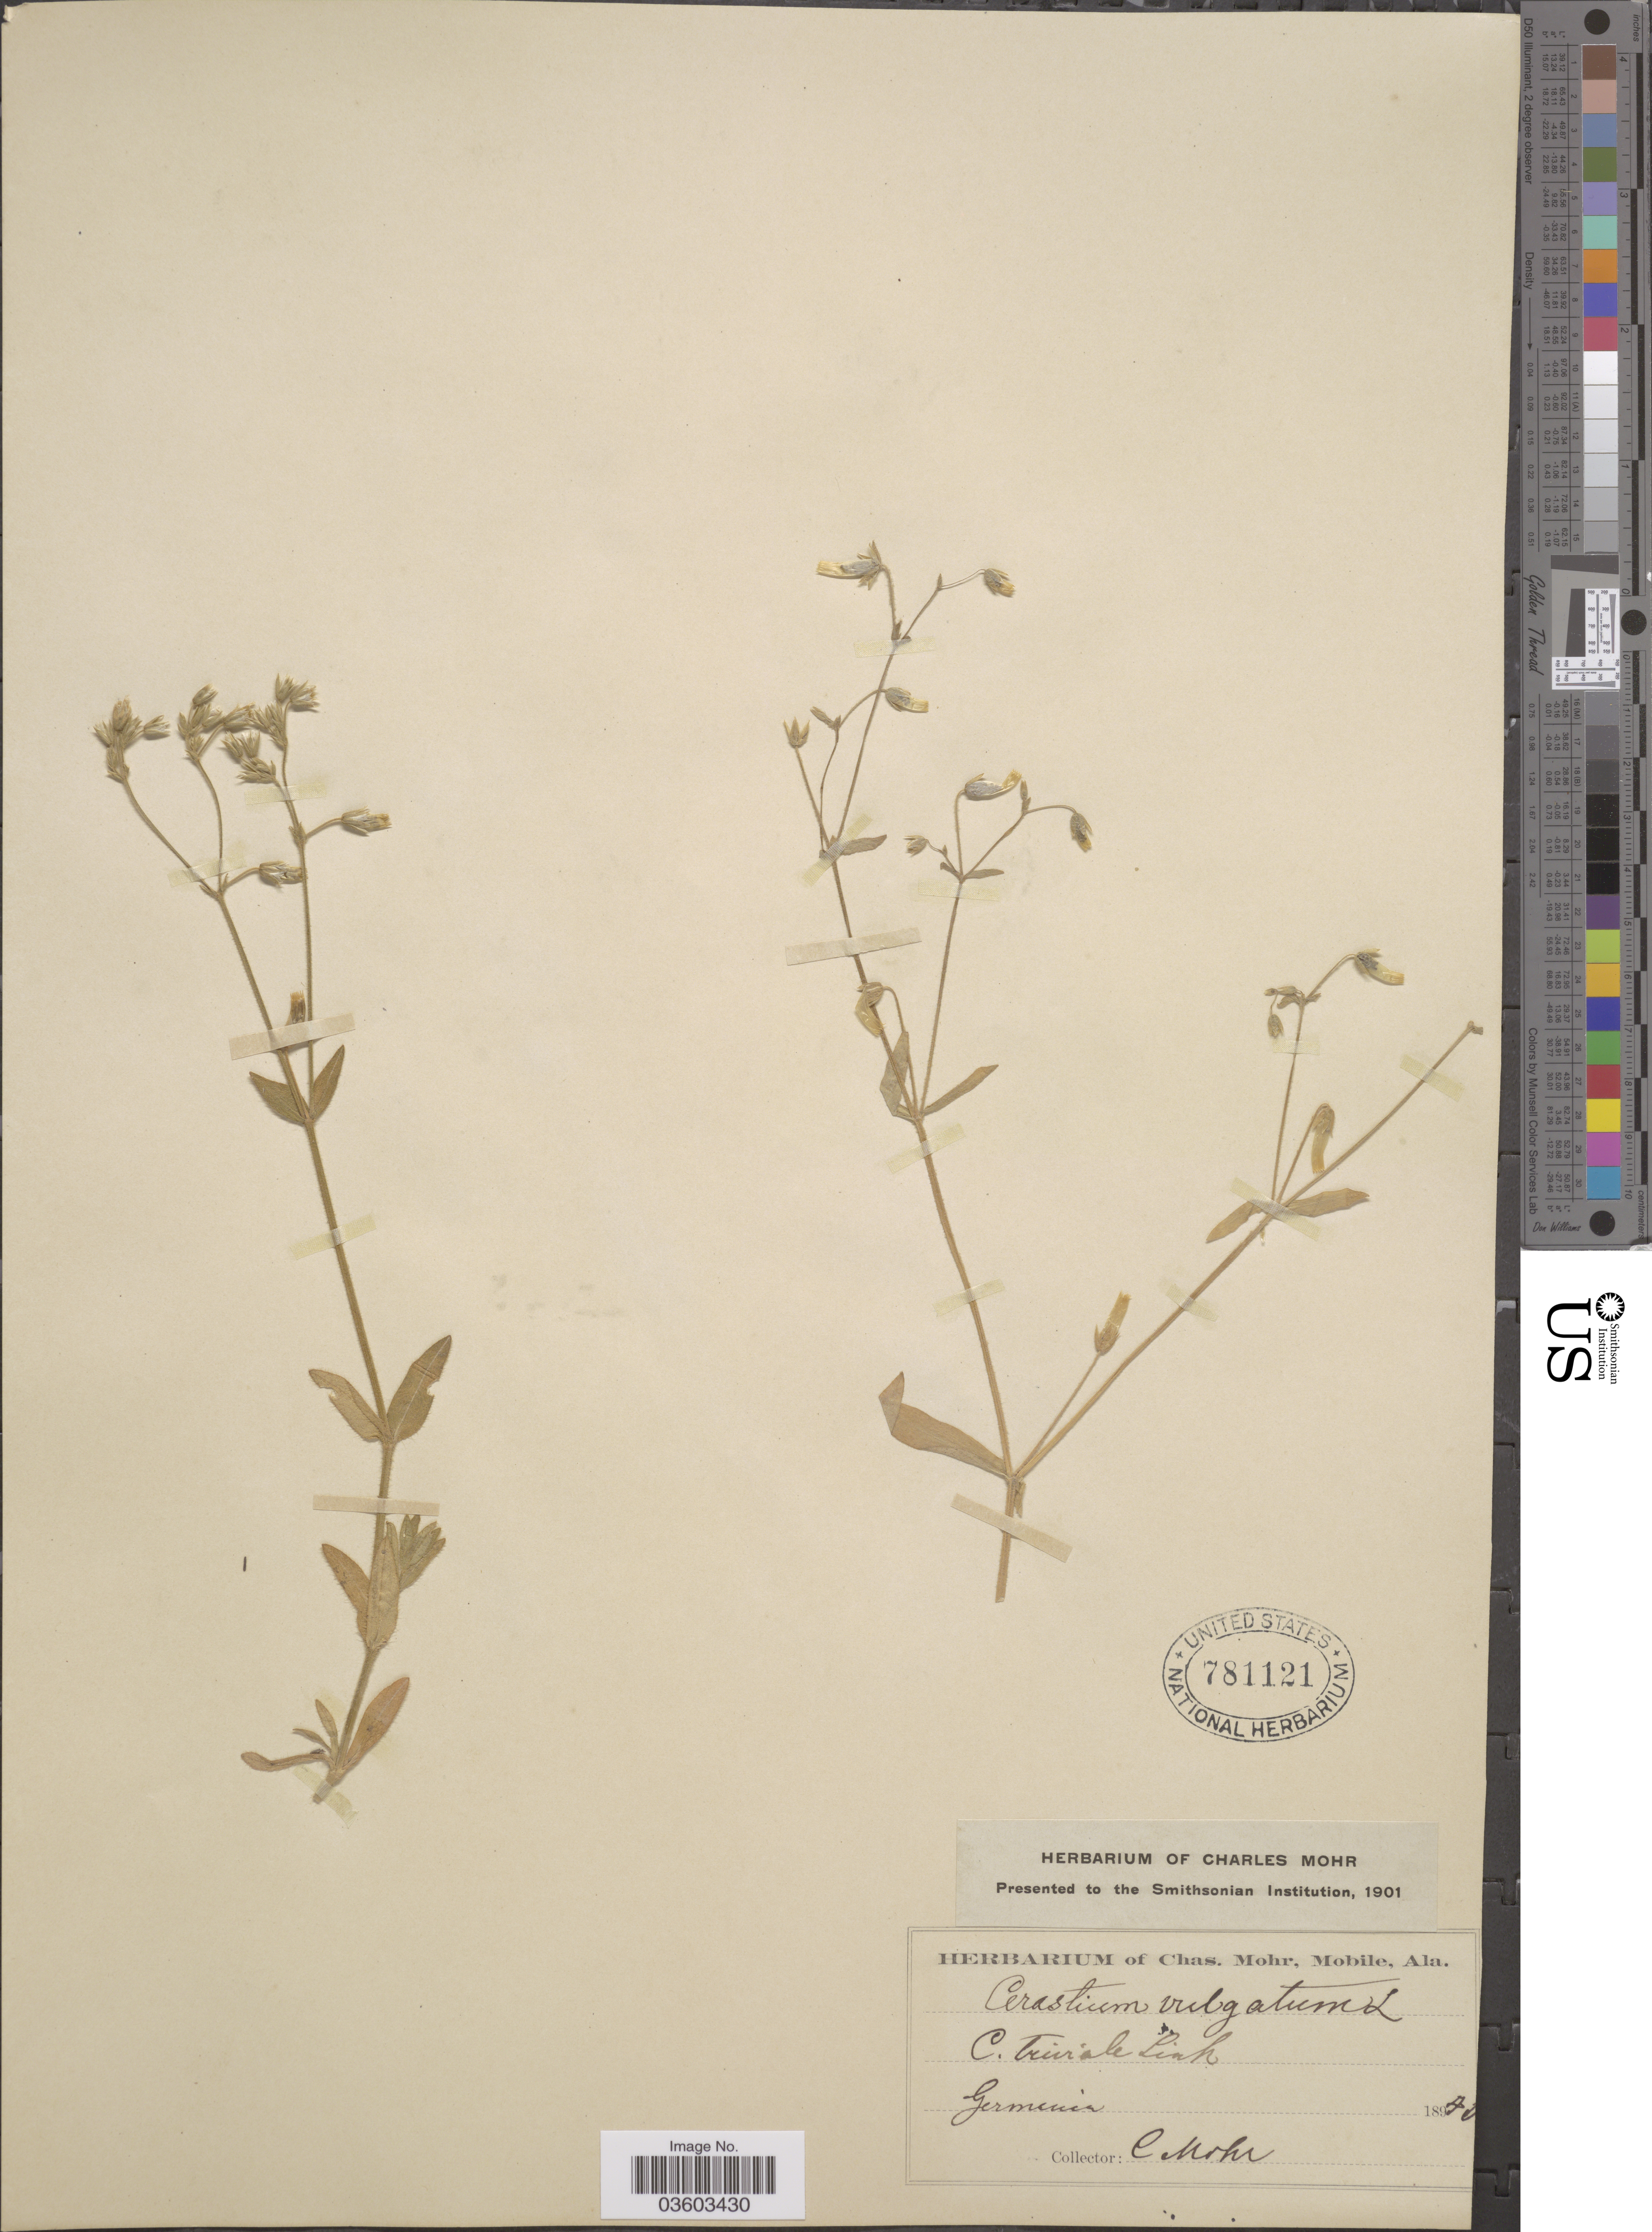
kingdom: Plantae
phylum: Tracheophyta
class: Magnoliopsida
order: Caryophyllales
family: Caryophyllaceae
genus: Cerastium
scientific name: Cerastium vulgatum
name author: L.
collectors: Mohr, C. T. (herbarium)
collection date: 1840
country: Germany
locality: Germenia [interpreted].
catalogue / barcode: US 781121